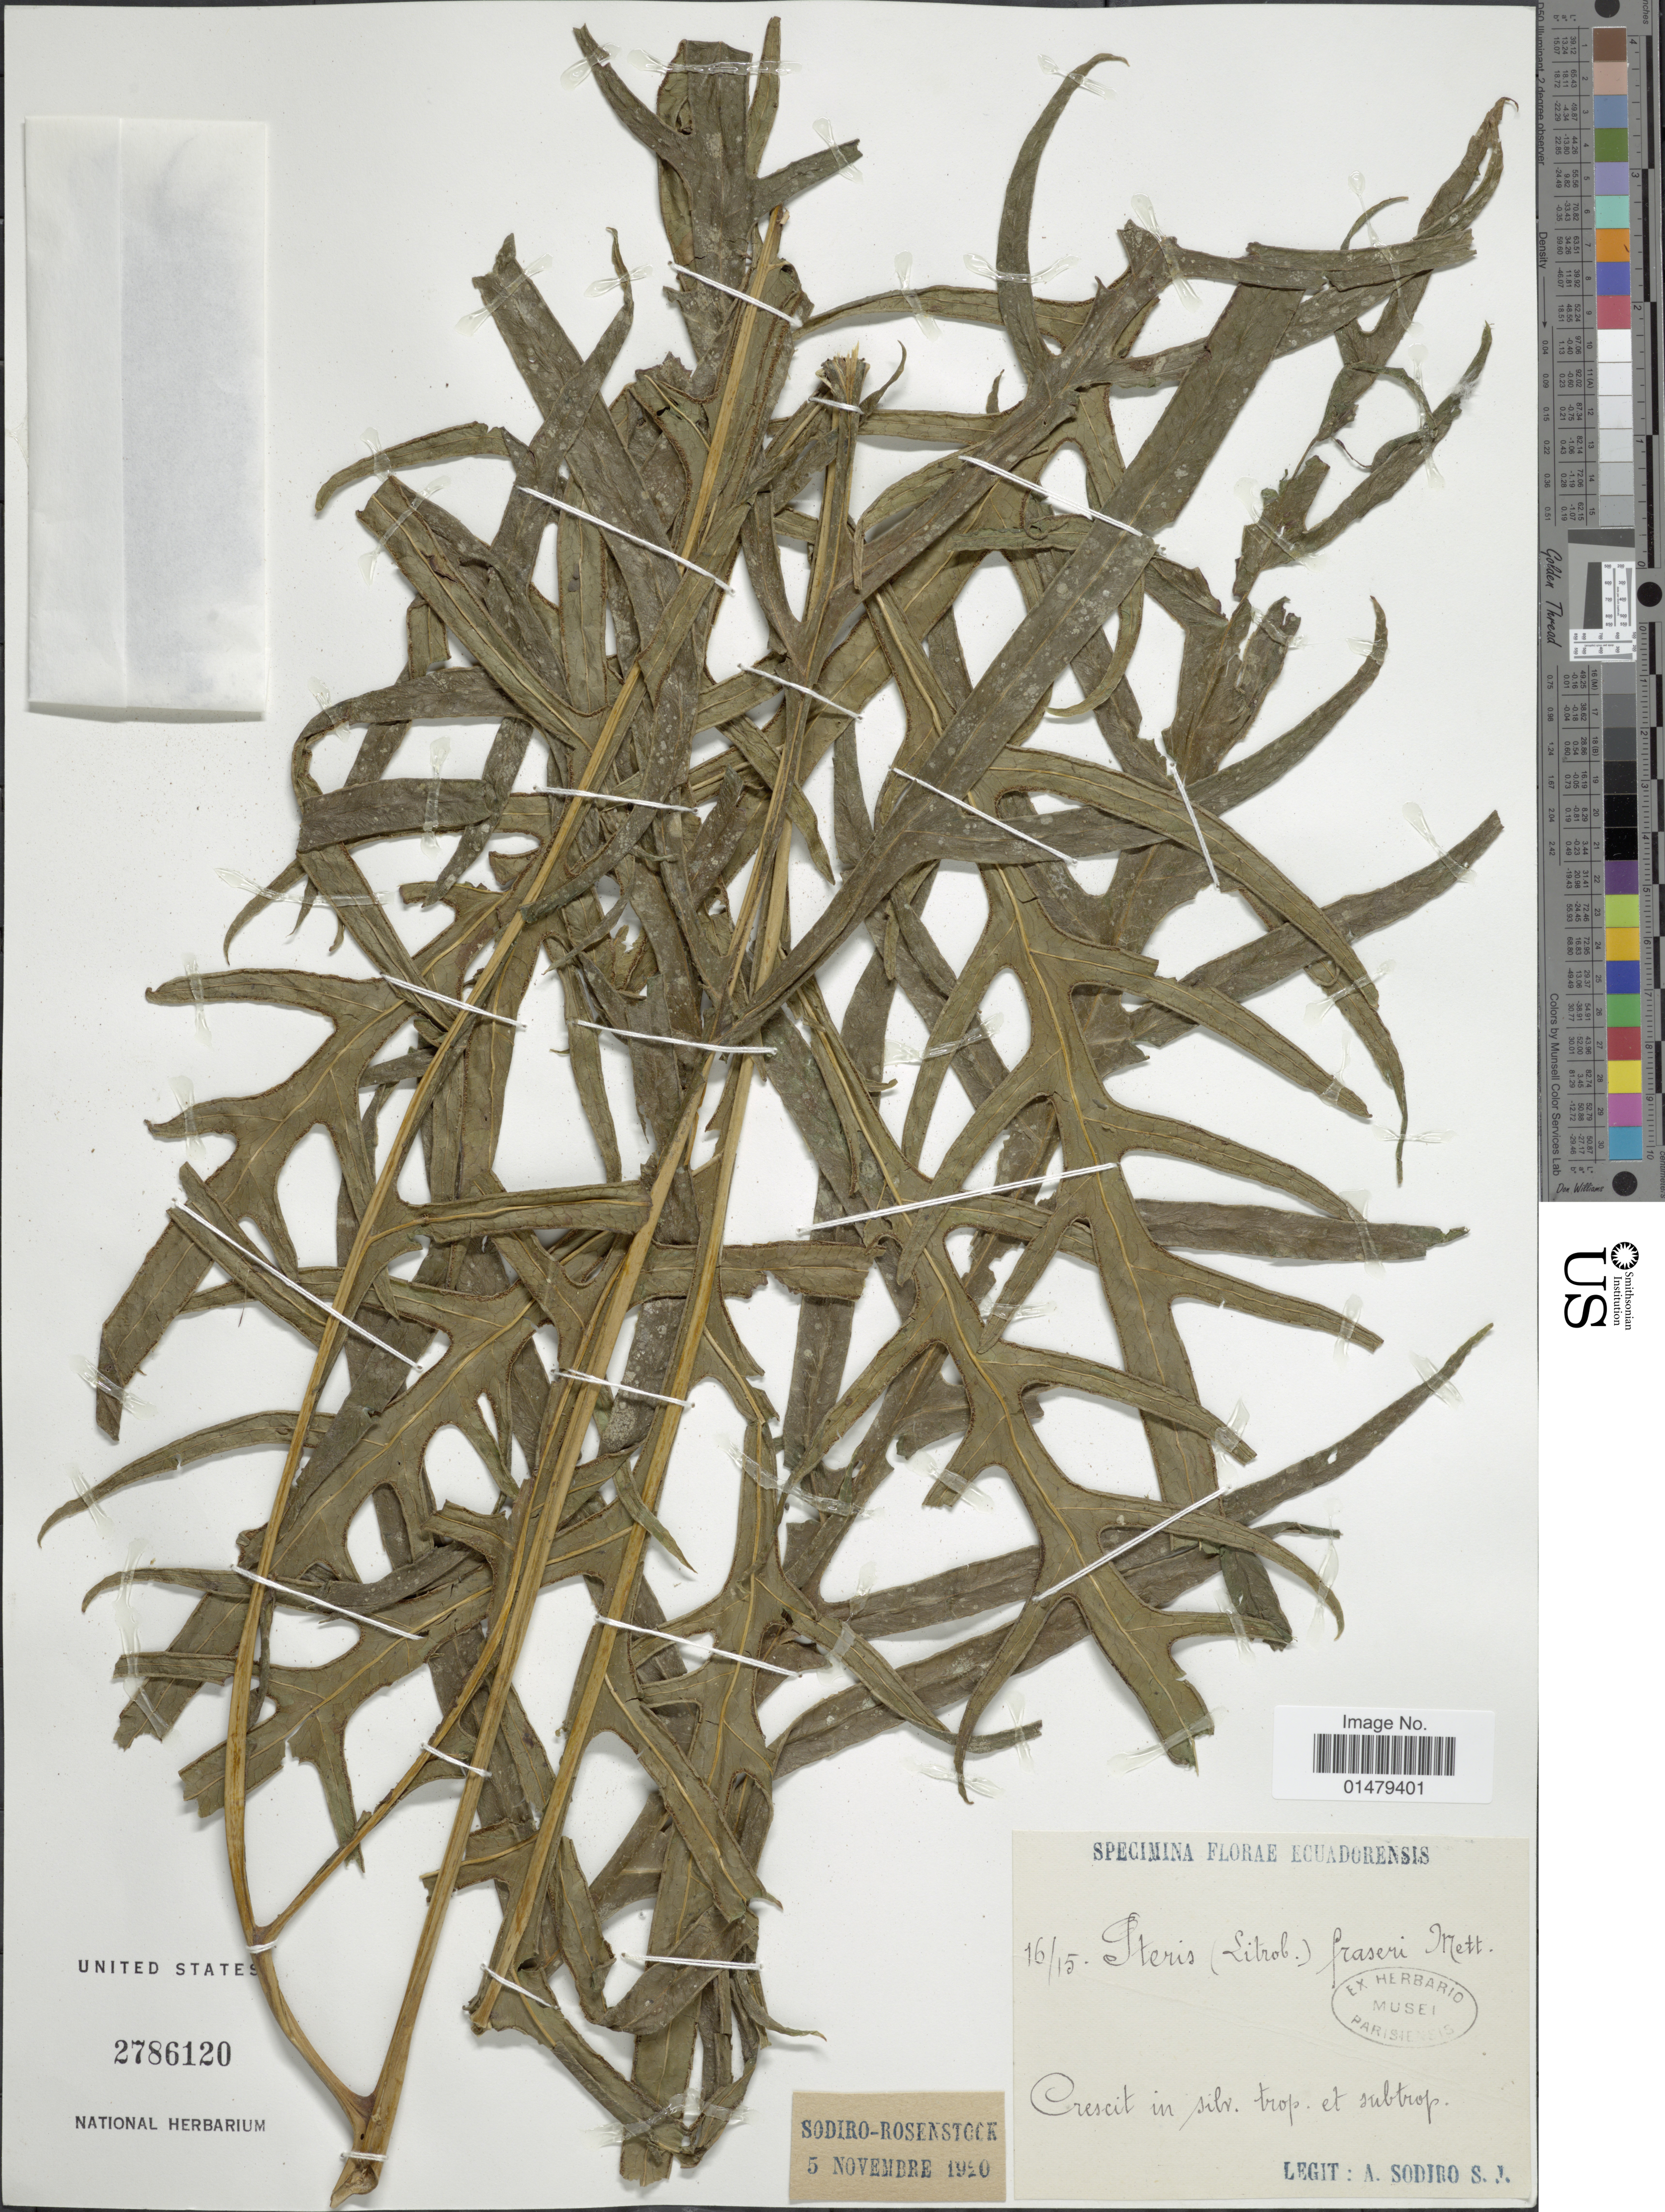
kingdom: Plantae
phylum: Tracheophyta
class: Polypodiopsida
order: Polypodiales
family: Pteridaceae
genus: Pteris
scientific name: Pteris fraseri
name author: Mett. ex Kuhn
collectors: S. Sodiro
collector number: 16/15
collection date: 1920-11-05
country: Ecuador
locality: Florae Ecuadorensis. Crescit in silv. trop. et subtrop.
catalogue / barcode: US 2786120